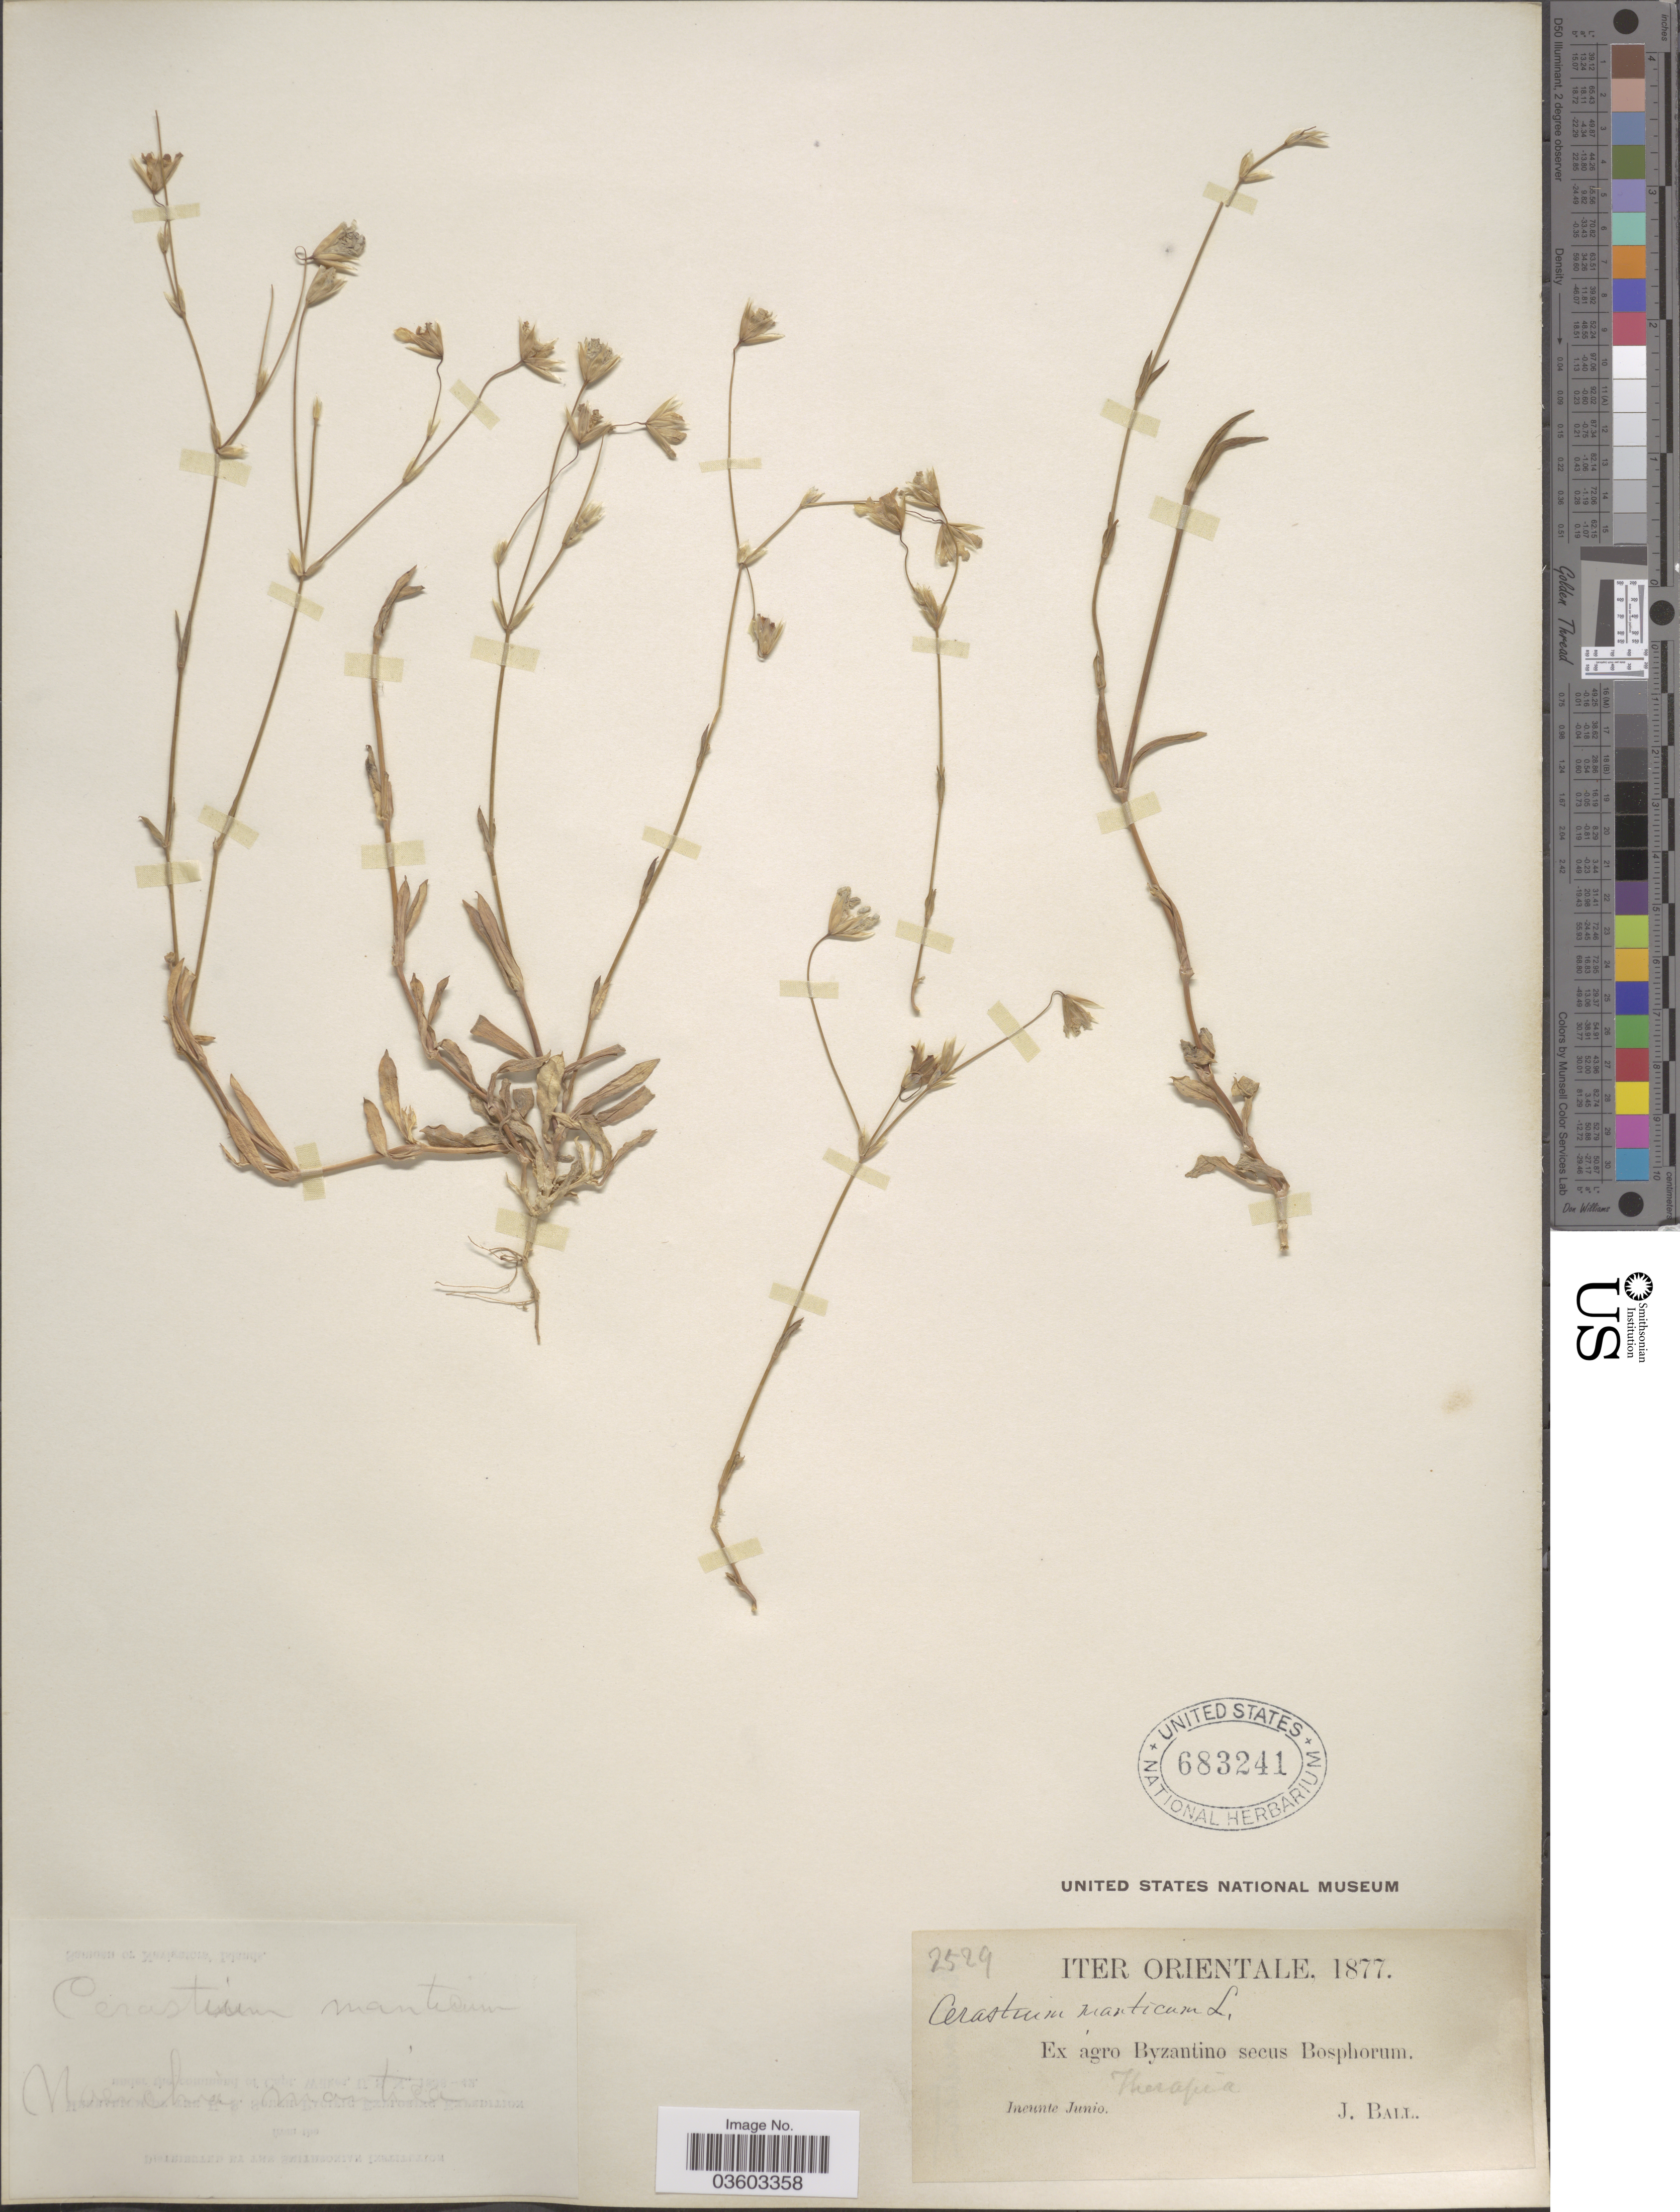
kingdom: Plantae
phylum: Tracheophyta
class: Magnoliopsida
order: Caryophyllales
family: Caryophyllaceae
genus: Cerastium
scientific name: Cerastium manticum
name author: L.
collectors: J. Ball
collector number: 2529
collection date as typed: ineunte Junio 1877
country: Turkey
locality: Iter Orientale. Ex agro Byzantino secus Bosphorum. Therapia.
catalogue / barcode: US 683241